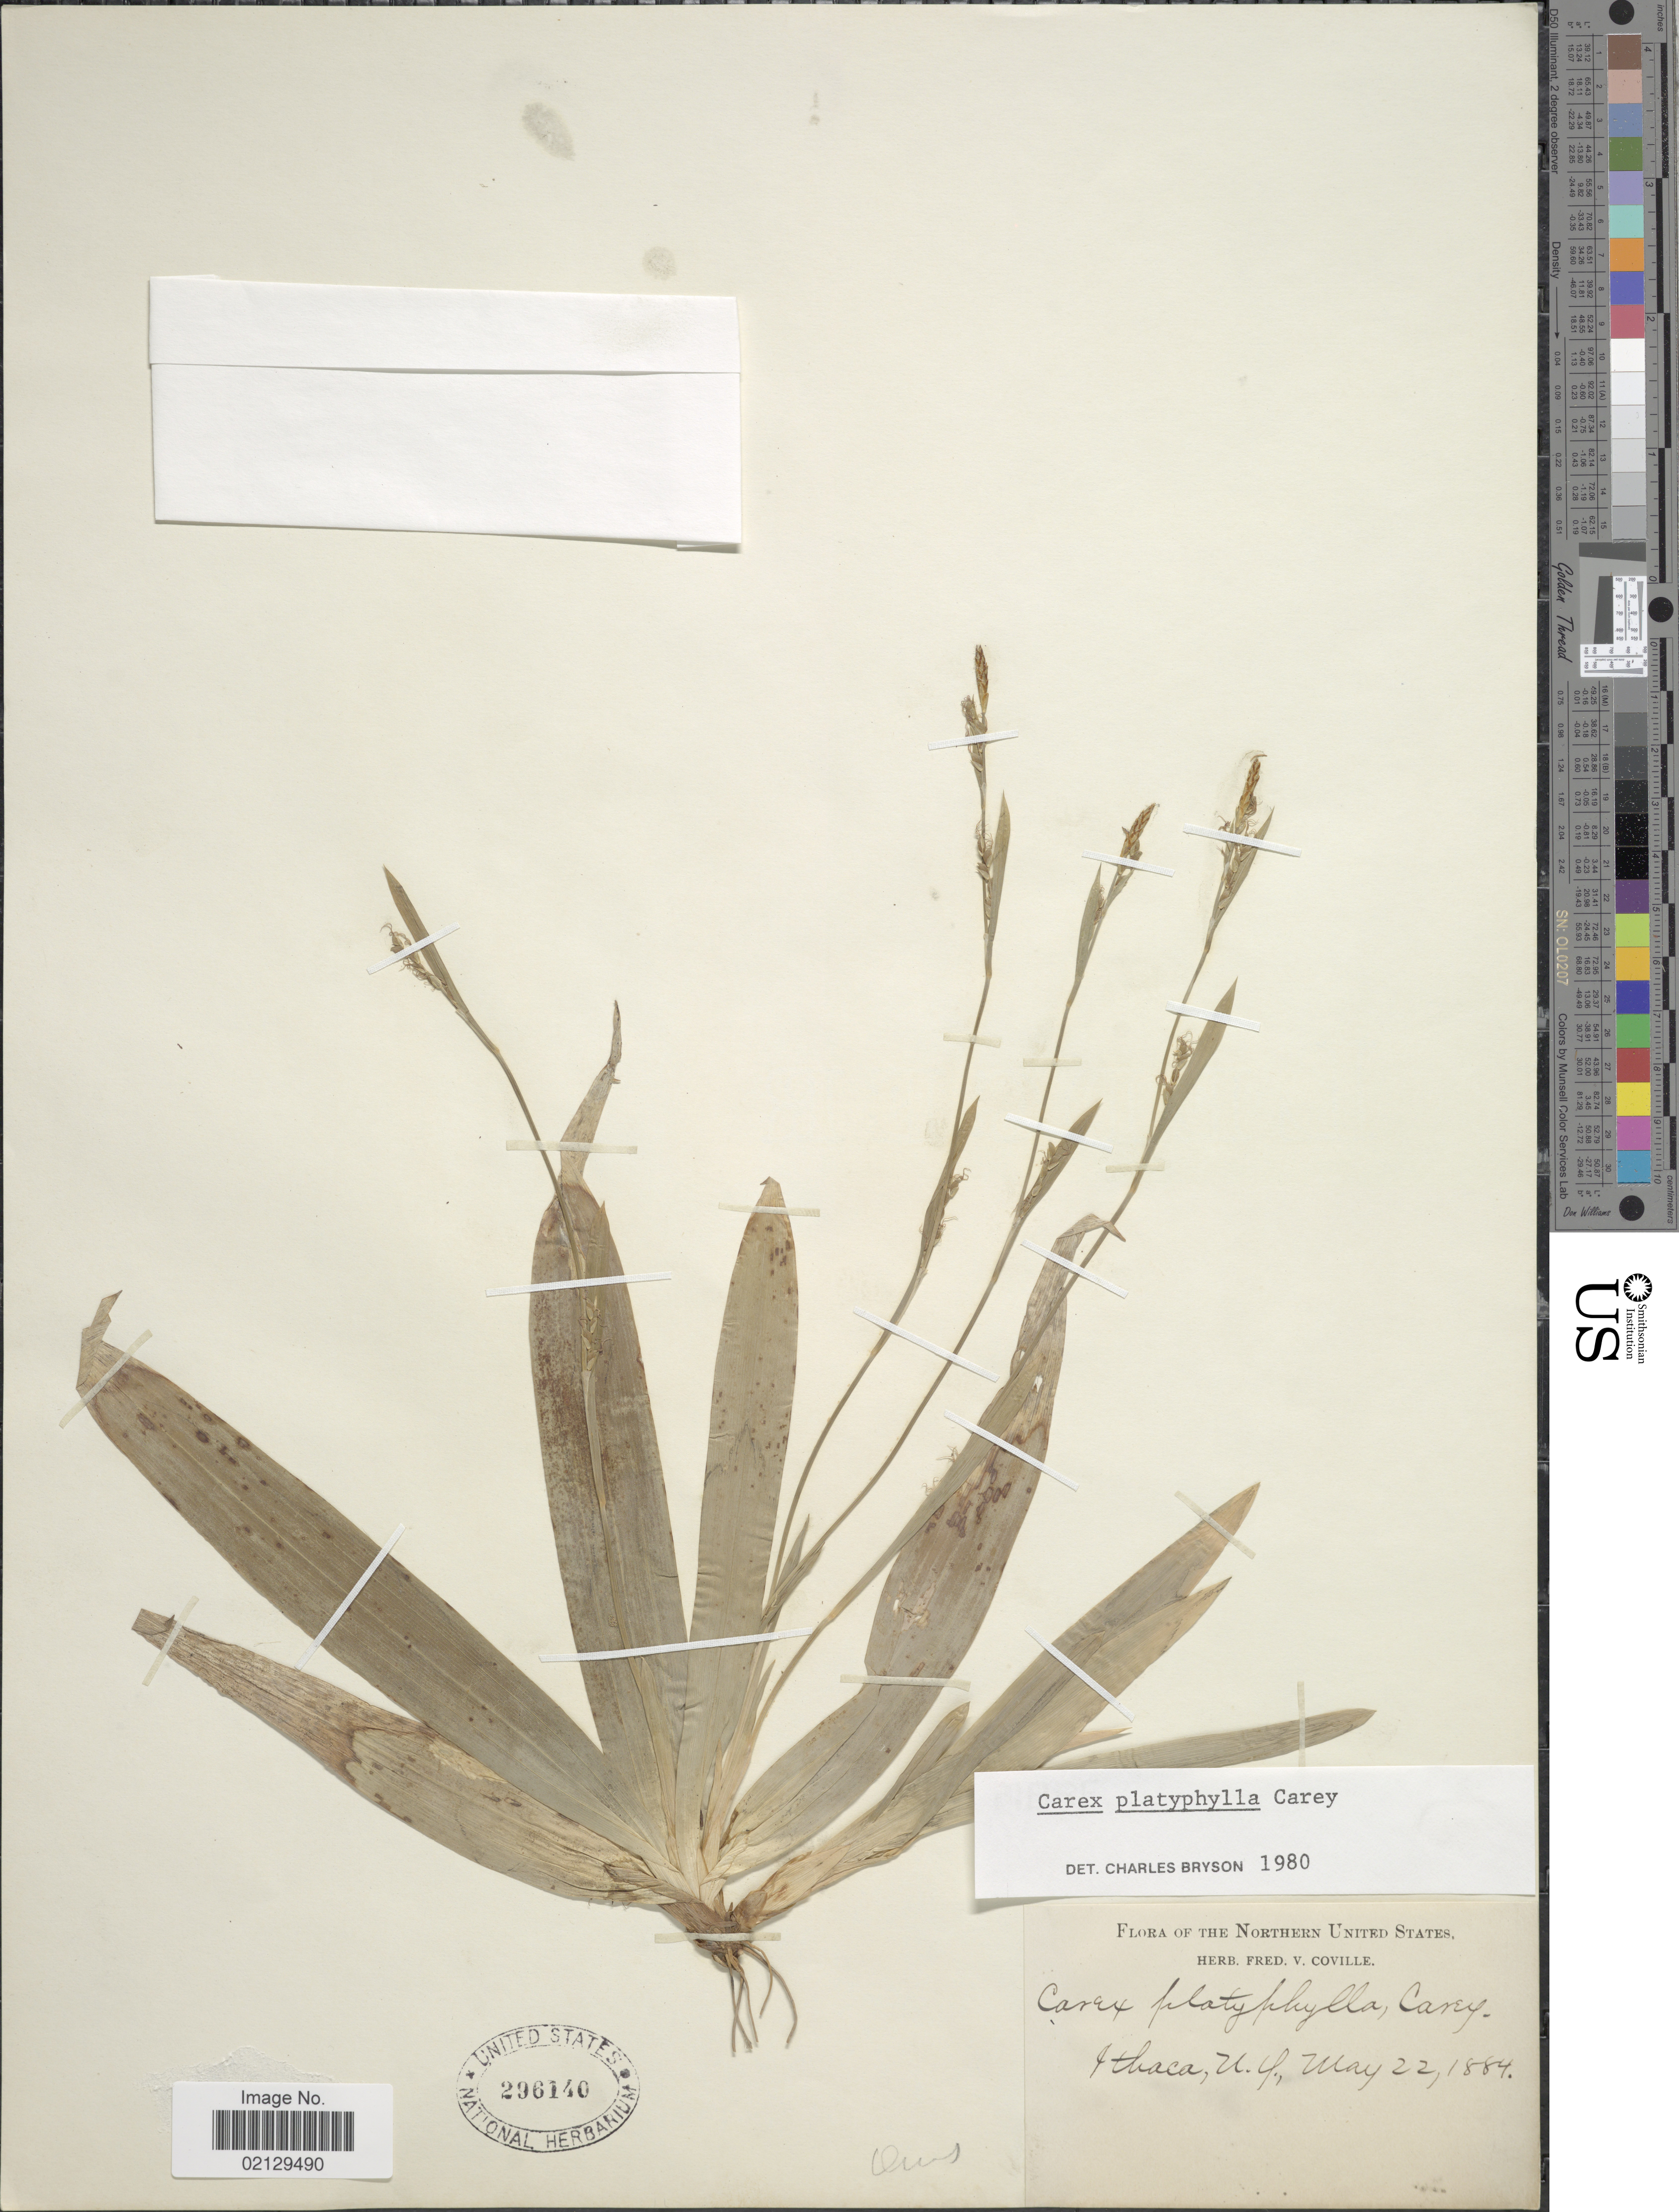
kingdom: Plantae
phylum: Tracheophyta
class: Liliopsida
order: Poales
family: Cyperaceae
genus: Carex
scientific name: Carex platyphylla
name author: J. Carey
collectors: ex herb. Fred. V. Coville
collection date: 1884-05-22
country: United States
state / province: New York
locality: Ithaca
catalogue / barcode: US 296140